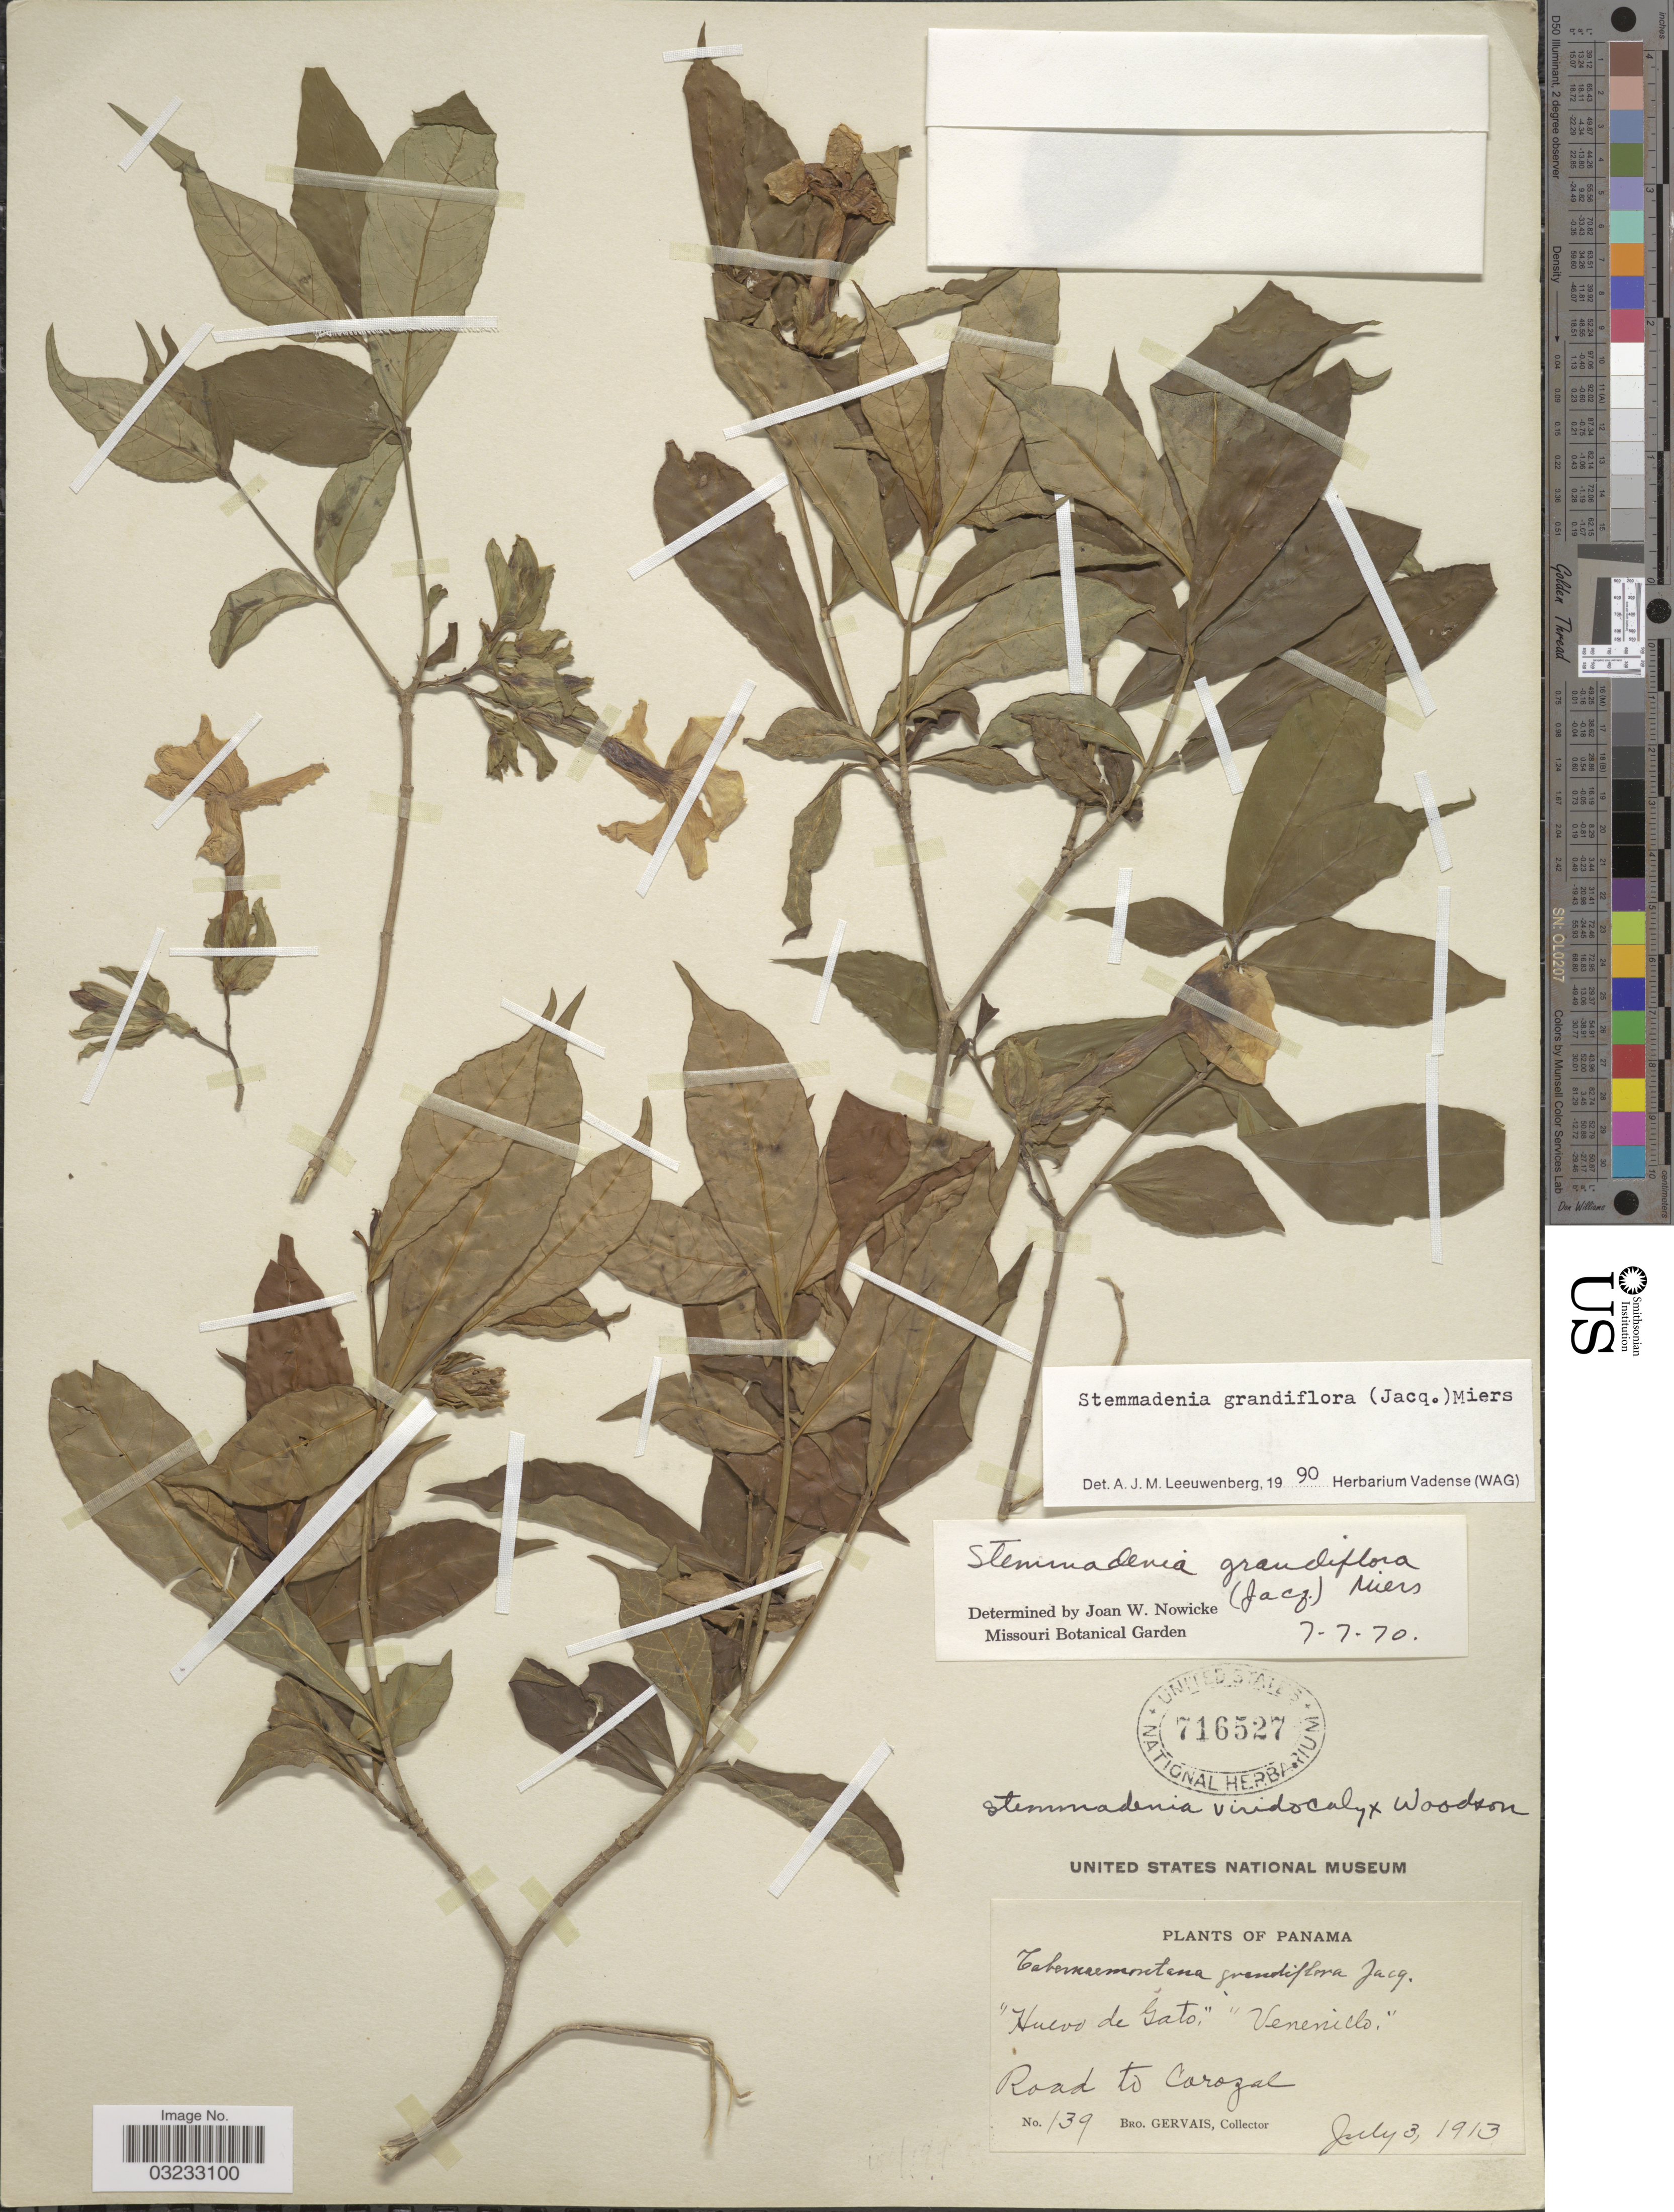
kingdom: Plantae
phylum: Tracheophyta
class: Magnoliopsida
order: Gentianales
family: Apocynaceae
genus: Stemmadenia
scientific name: Stemmadenia grandiflora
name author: (Jacq.) Miers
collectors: B. Gervais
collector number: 139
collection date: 1913-07-03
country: Panama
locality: Road to Corozal.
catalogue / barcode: US 716527